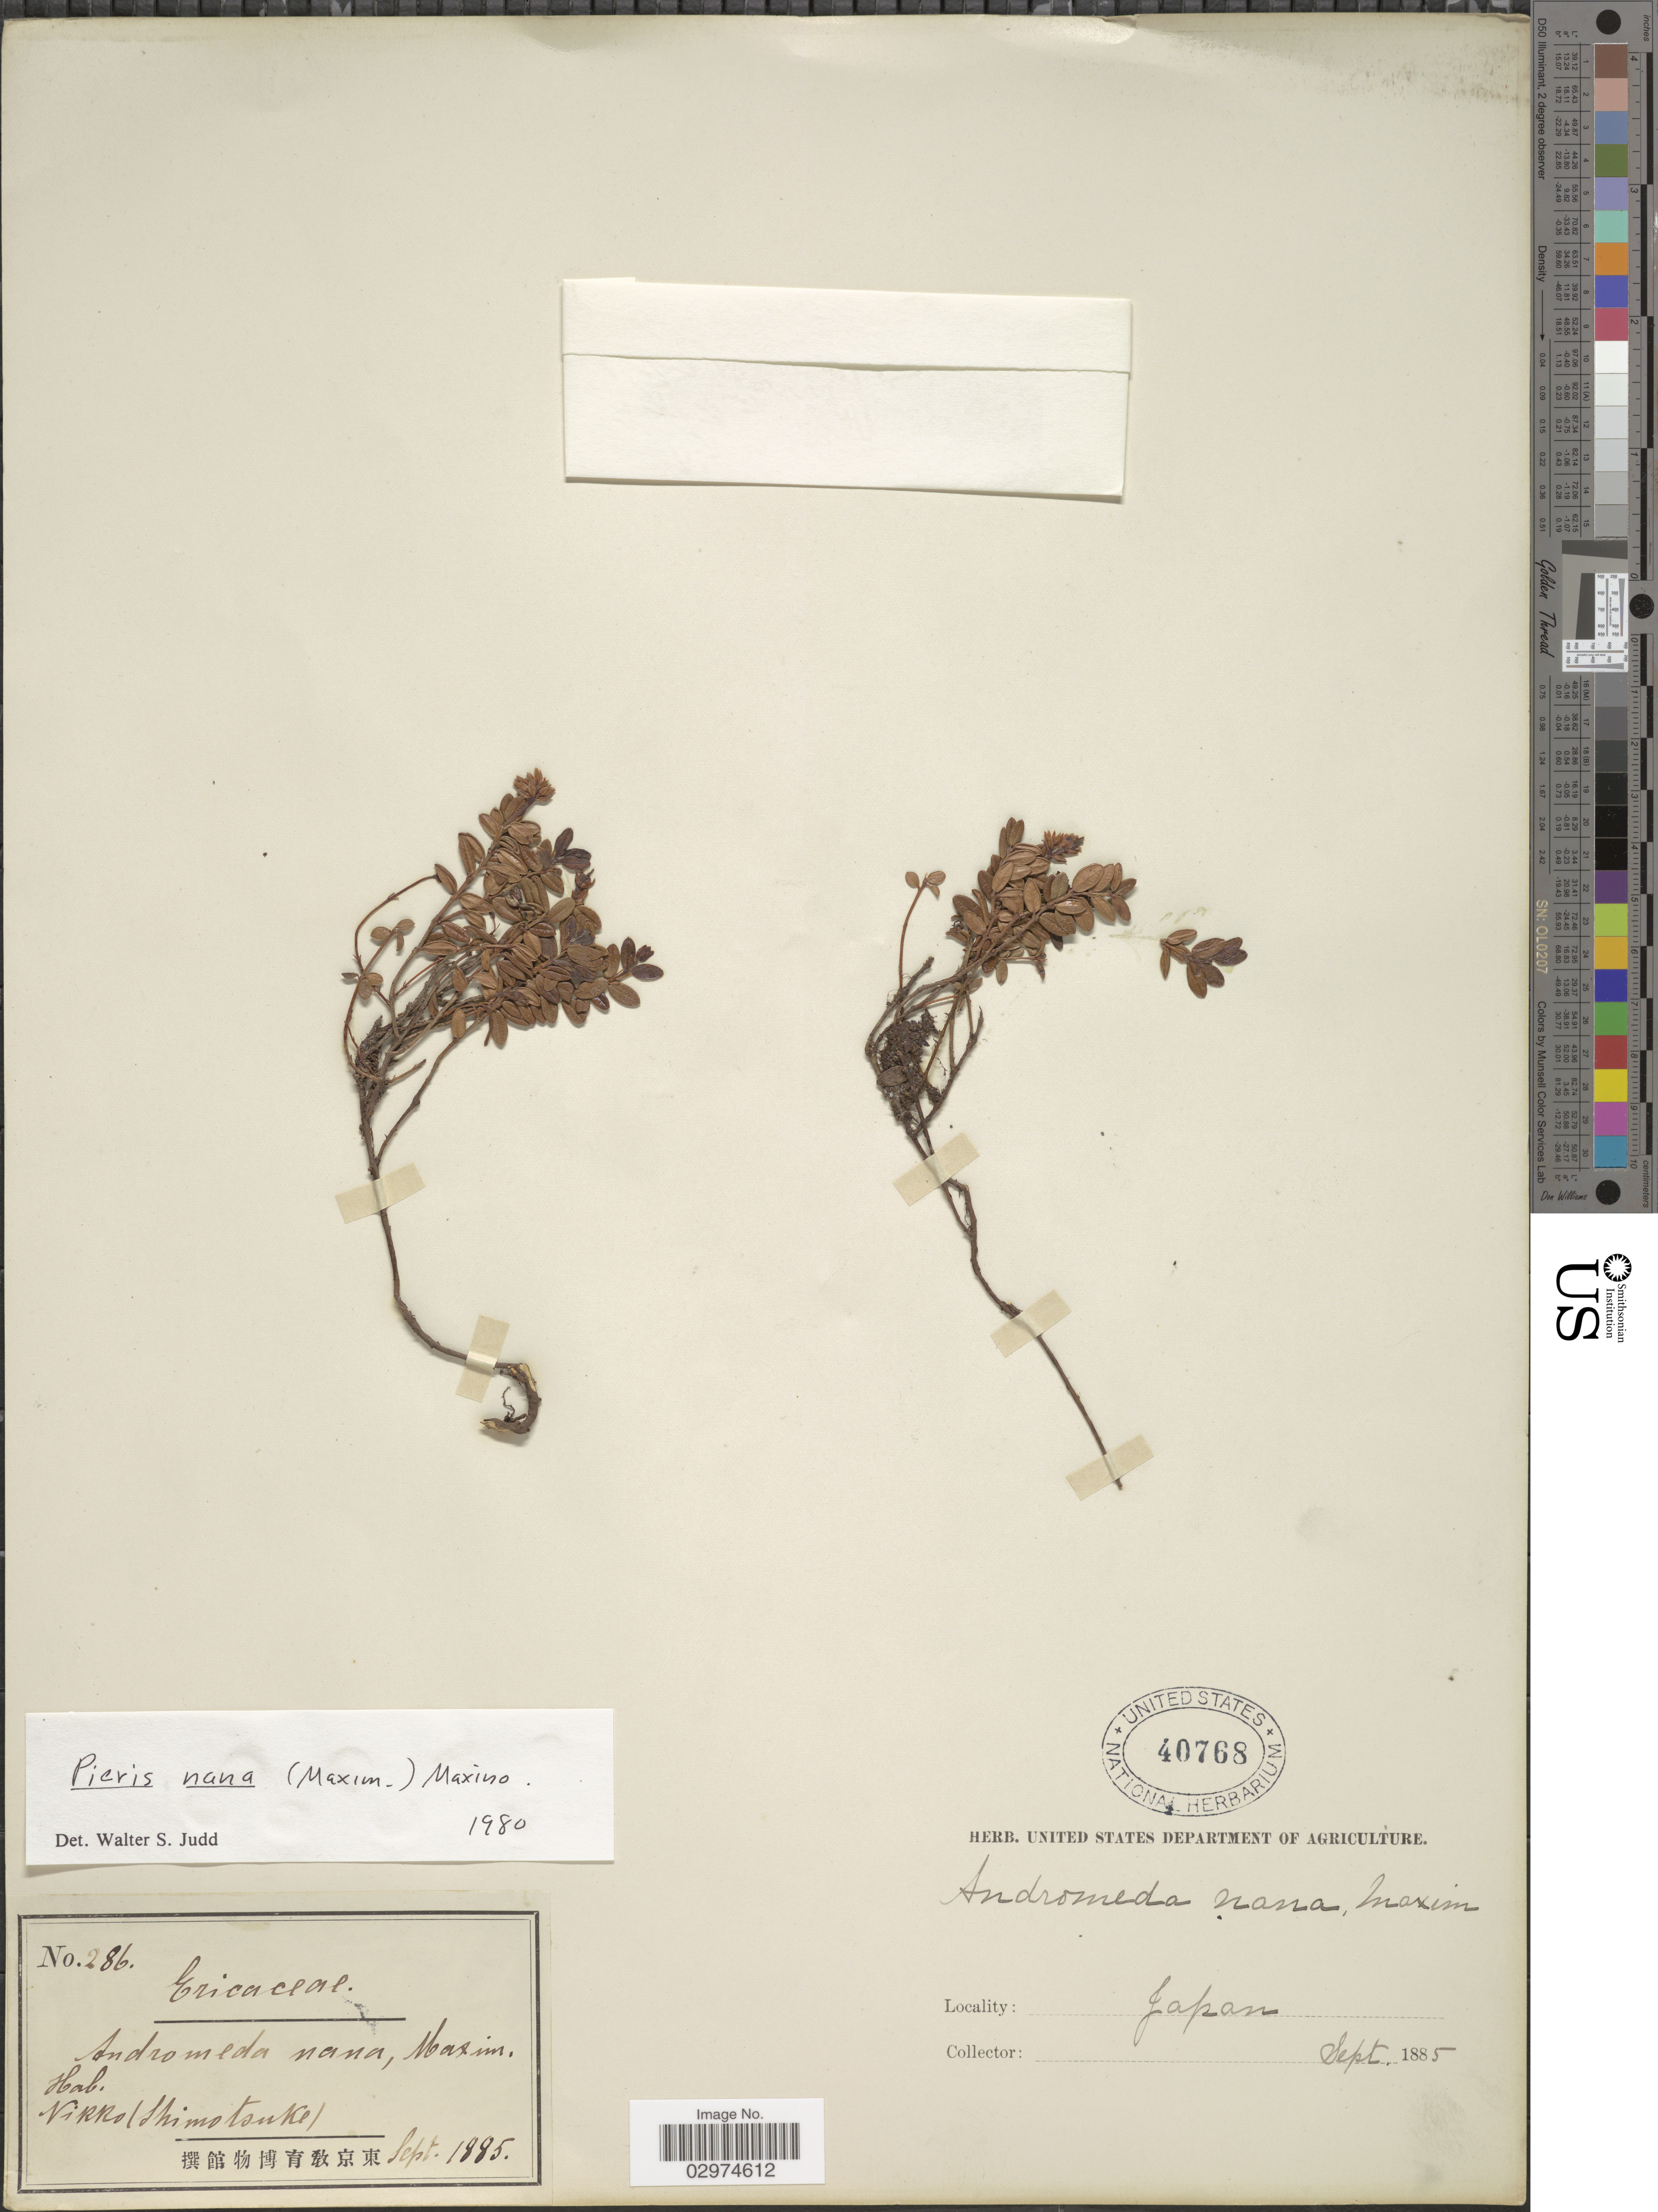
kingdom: Plantae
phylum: Tracheophyta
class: Magnoliopsida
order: Ericales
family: Ericaceae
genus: Pieris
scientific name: Pieris nana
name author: (Maxim.) Makino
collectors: ex herb. United States National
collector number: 286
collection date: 1885-09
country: Japan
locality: Nikko (Shimotsuke).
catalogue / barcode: US 40768